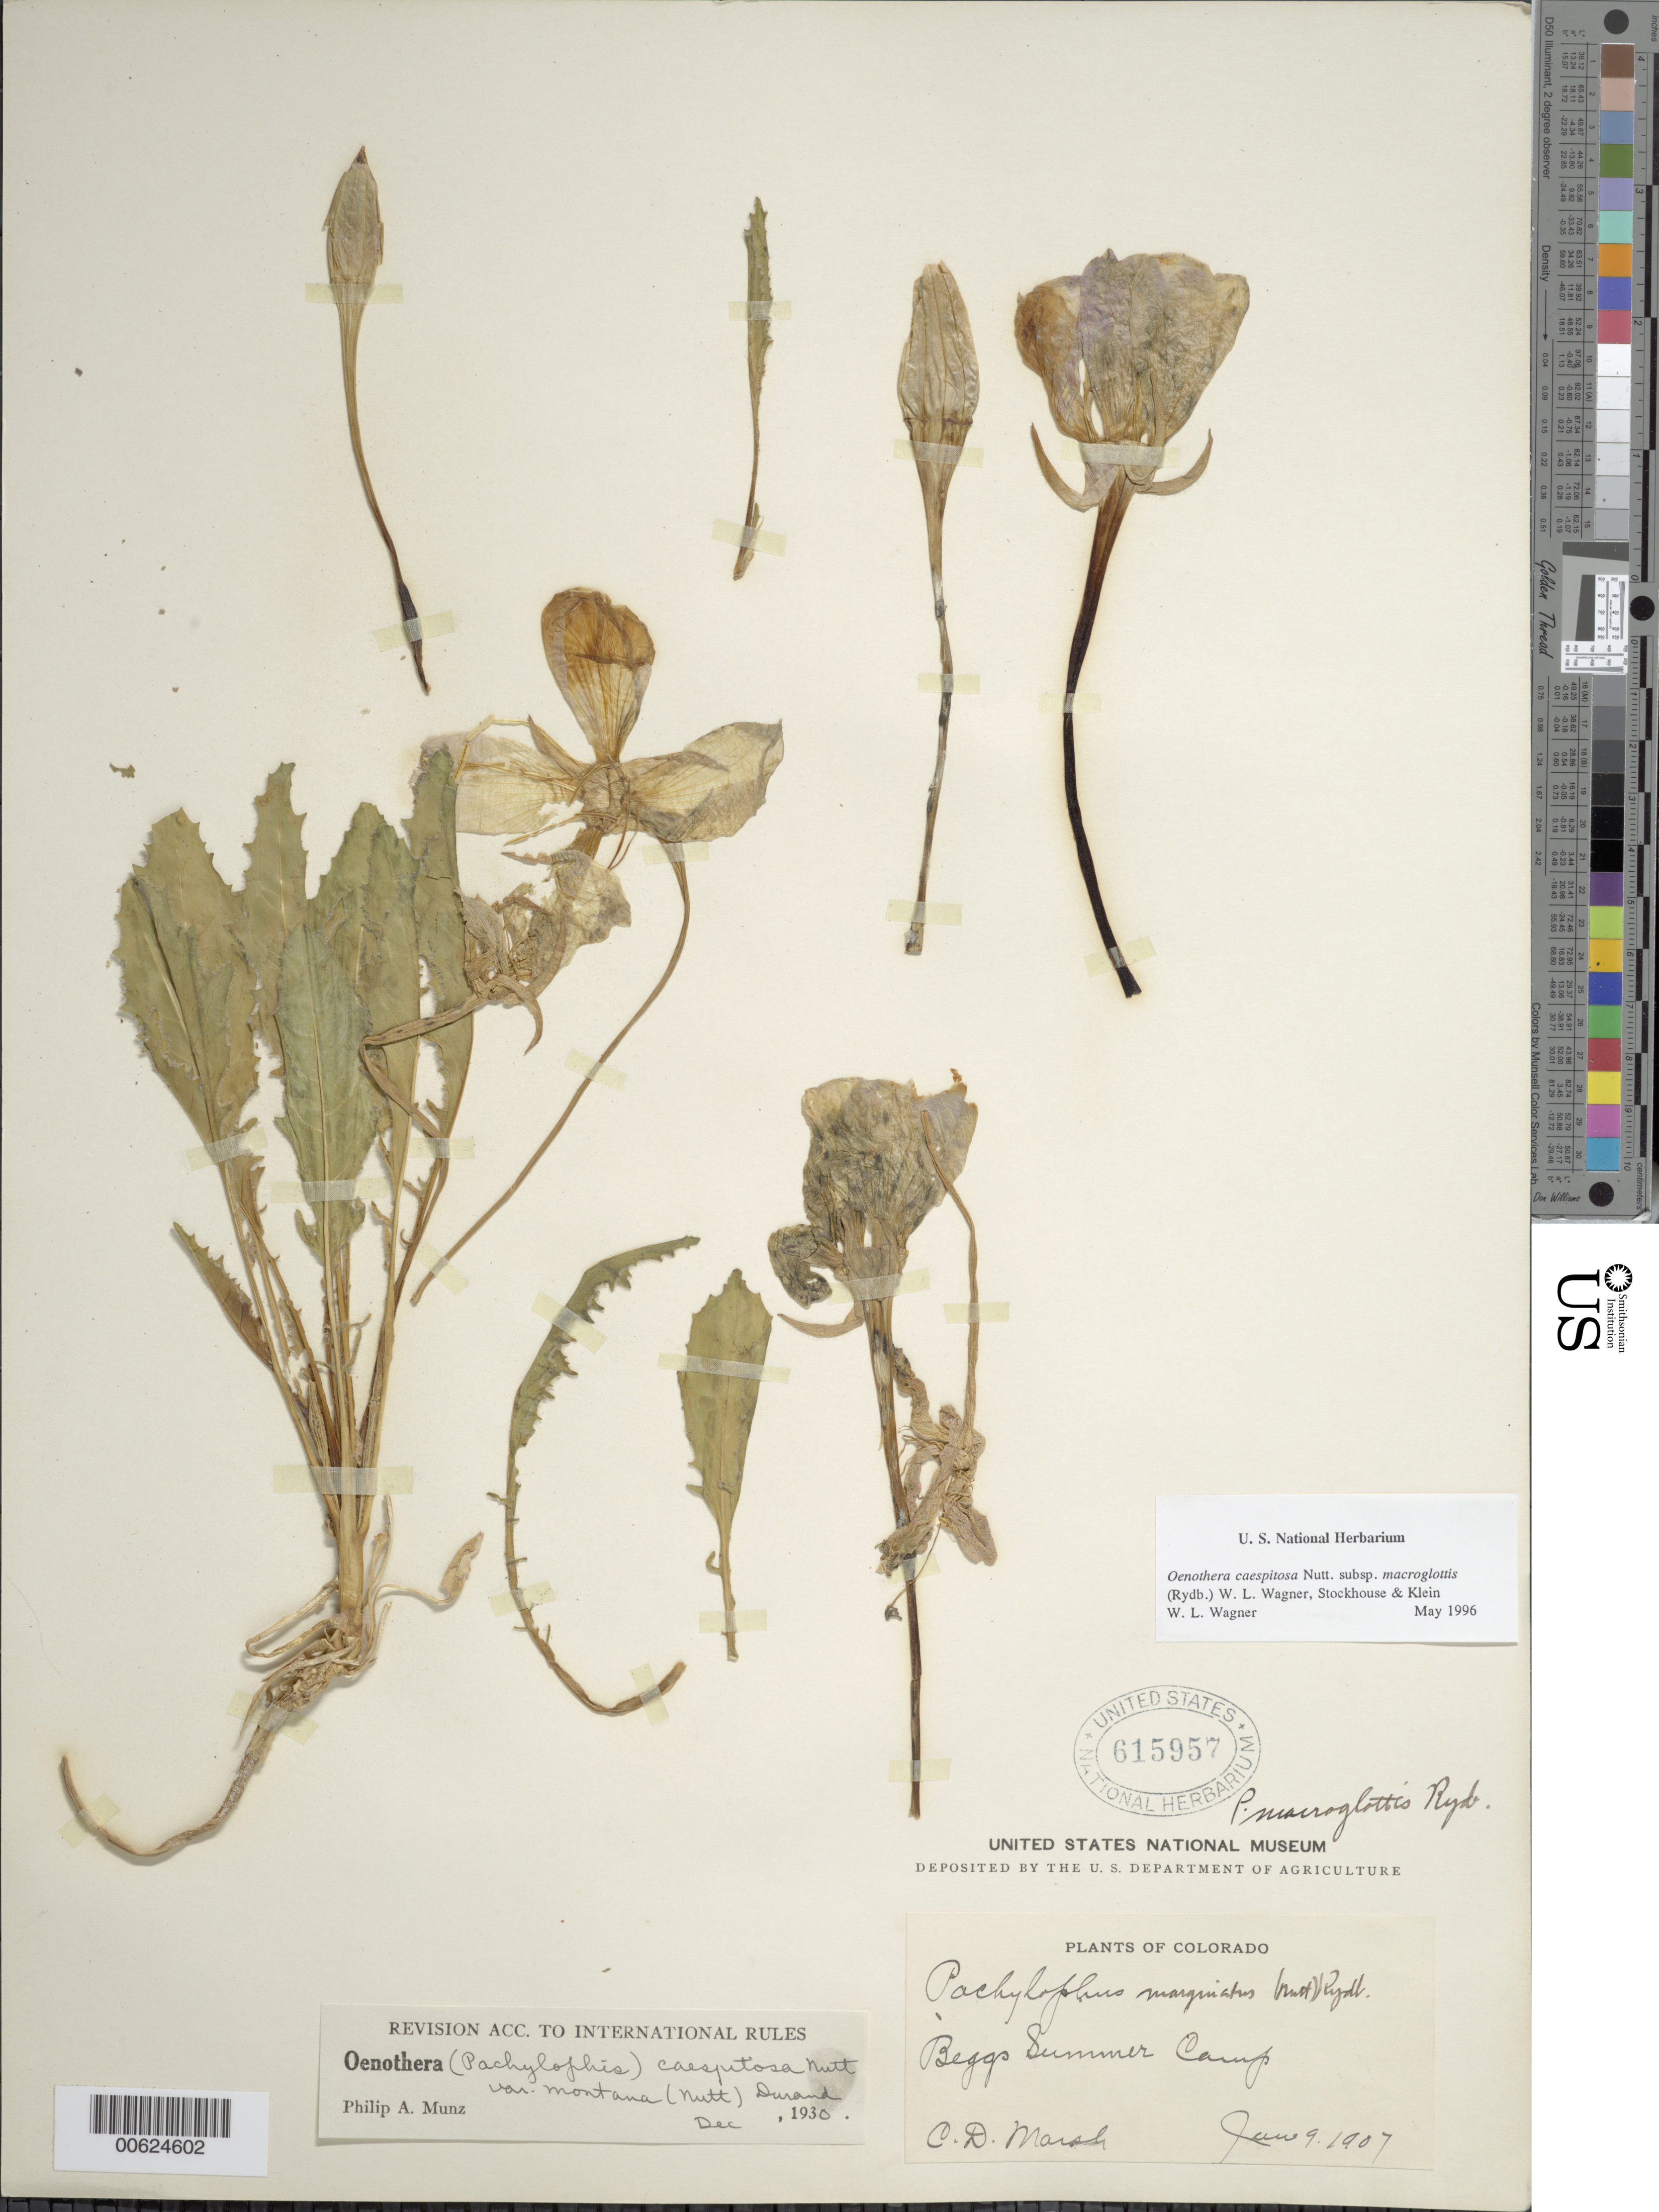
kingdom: Plantae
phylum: Tracheophyta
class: Magnoliopsida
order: Myrtales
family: Onagraceae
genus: Oenothera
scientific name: Oenothera cespitosa subsp. macroglottis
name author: (Rydb.) W.L. Wagner et al.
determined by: Wagner, W. L., (BOT), Smithsonian Institution - National Museum of Natural History (UNITED STATES)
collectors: C. D. Marsh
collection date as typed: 09 Jan 1907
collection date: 1907-01-09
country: United States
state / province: Colorado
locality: Beggs Summer Camp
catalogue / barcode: US 615957